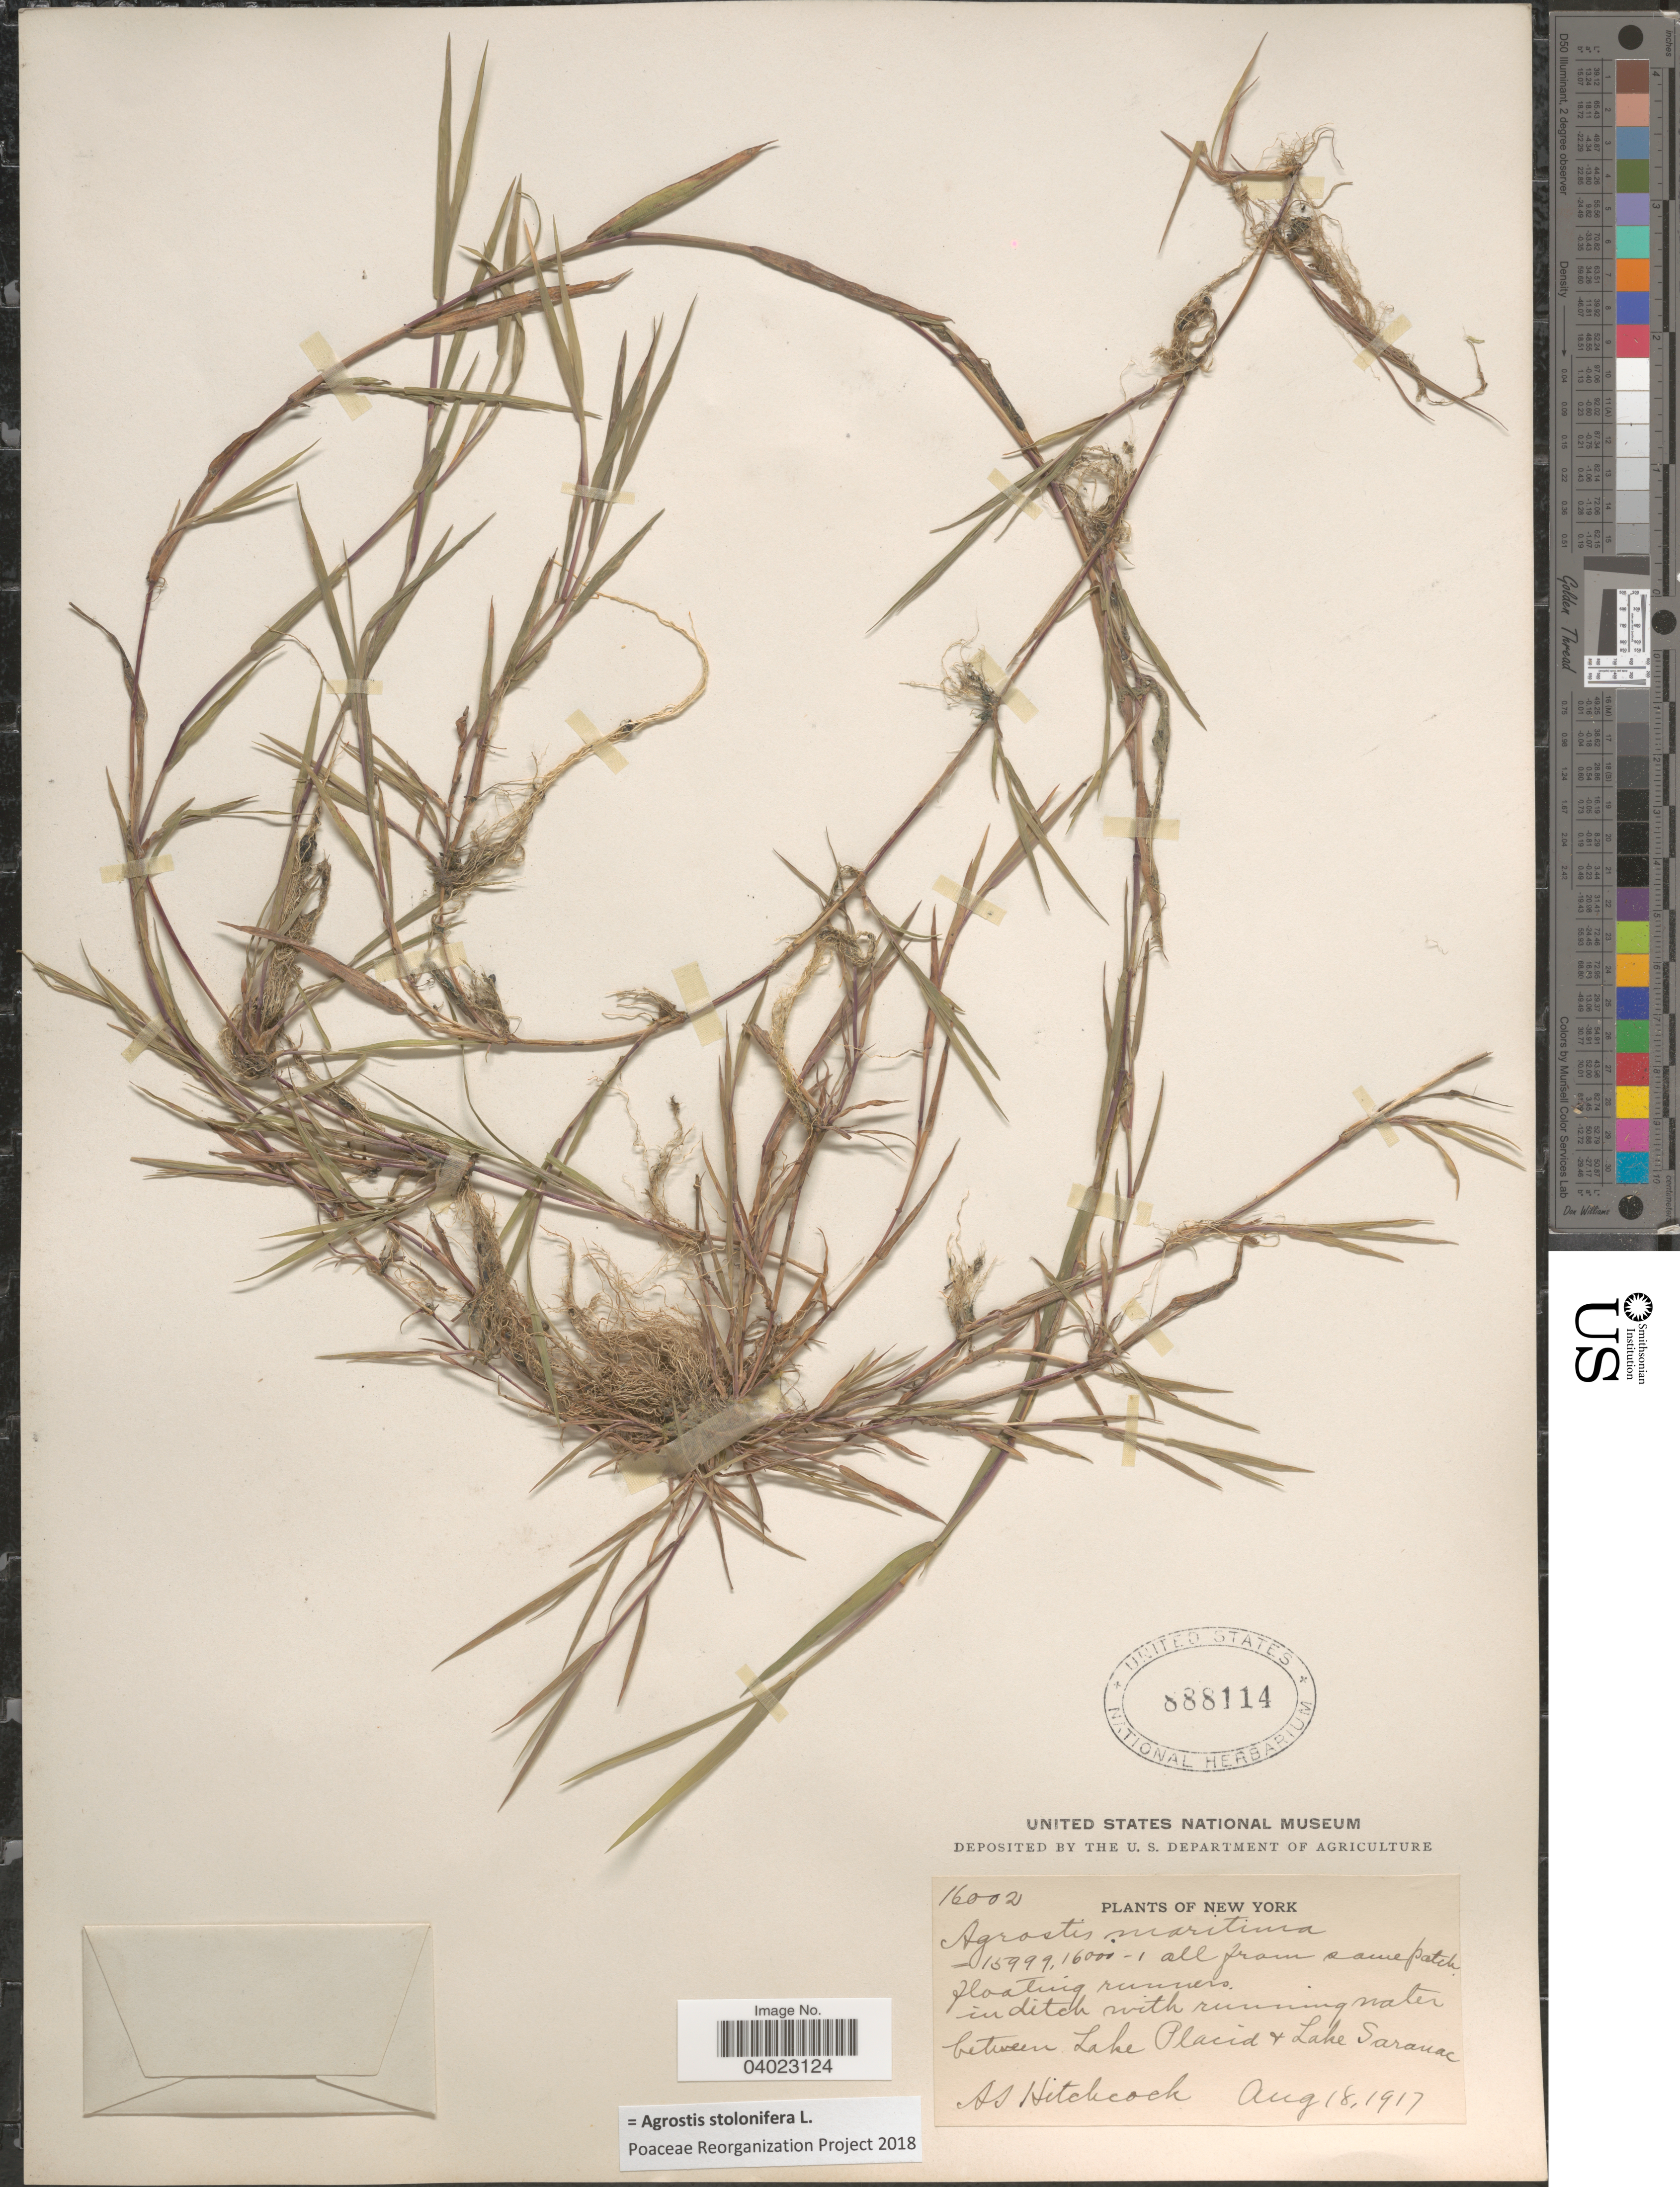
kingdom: Plantae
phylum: Tracheophyta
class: Liliopsida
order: Poales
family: Poaceae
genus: Agrostis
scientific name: Agrostis stolonifera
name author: L.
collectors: A. S. Hitchcock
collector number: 16002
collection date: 1917-08-18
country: United States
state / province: New York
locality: Floating runners in ditch with running water between Lake Placid & Lake Saranac.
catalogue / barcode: US 888114